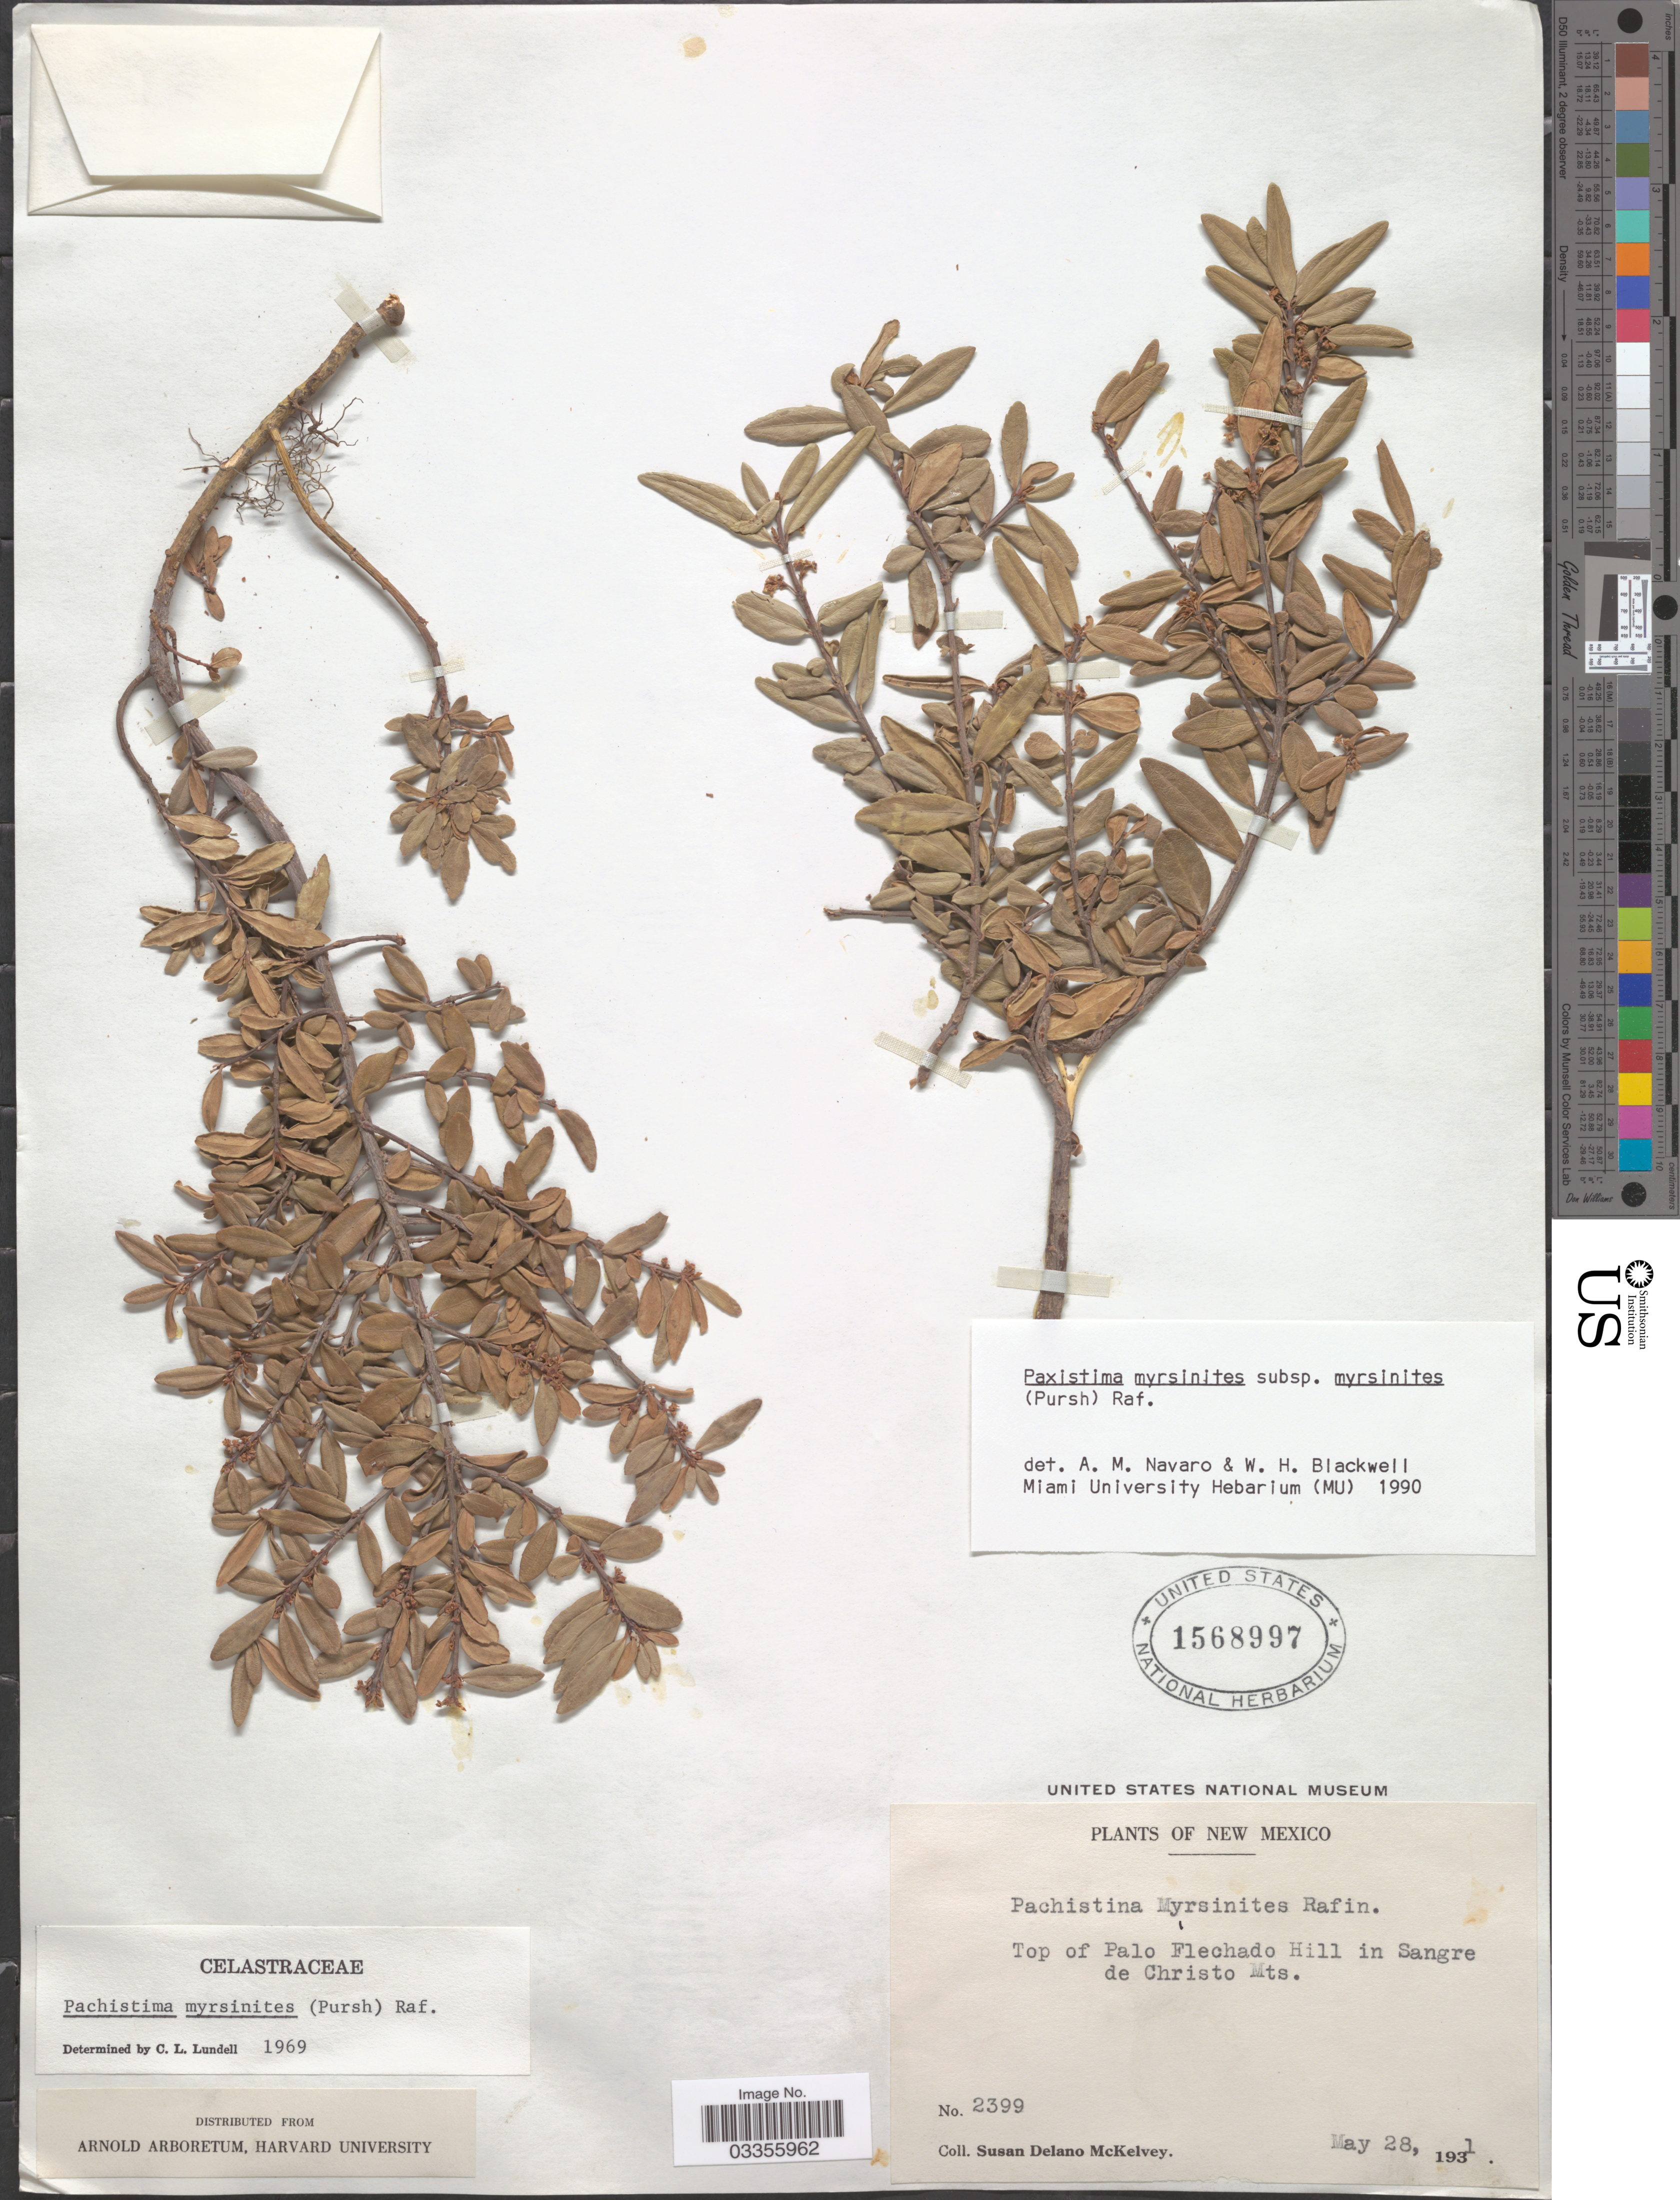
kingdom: Plantae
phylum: Tracheophyta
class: Magnoliopsida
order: Celastrales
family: Celastraceae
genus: Paxistima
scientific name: Paxistima myrsinites subsp. myrsinites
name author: (Pursh) Raf.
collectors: S. A. McKelvey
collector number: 2399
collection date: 1931-05-28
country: United States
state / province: New Mexico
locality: Top of Palo Flechado Hill in Sangre de Christo Mts.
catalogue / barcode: US 1568997